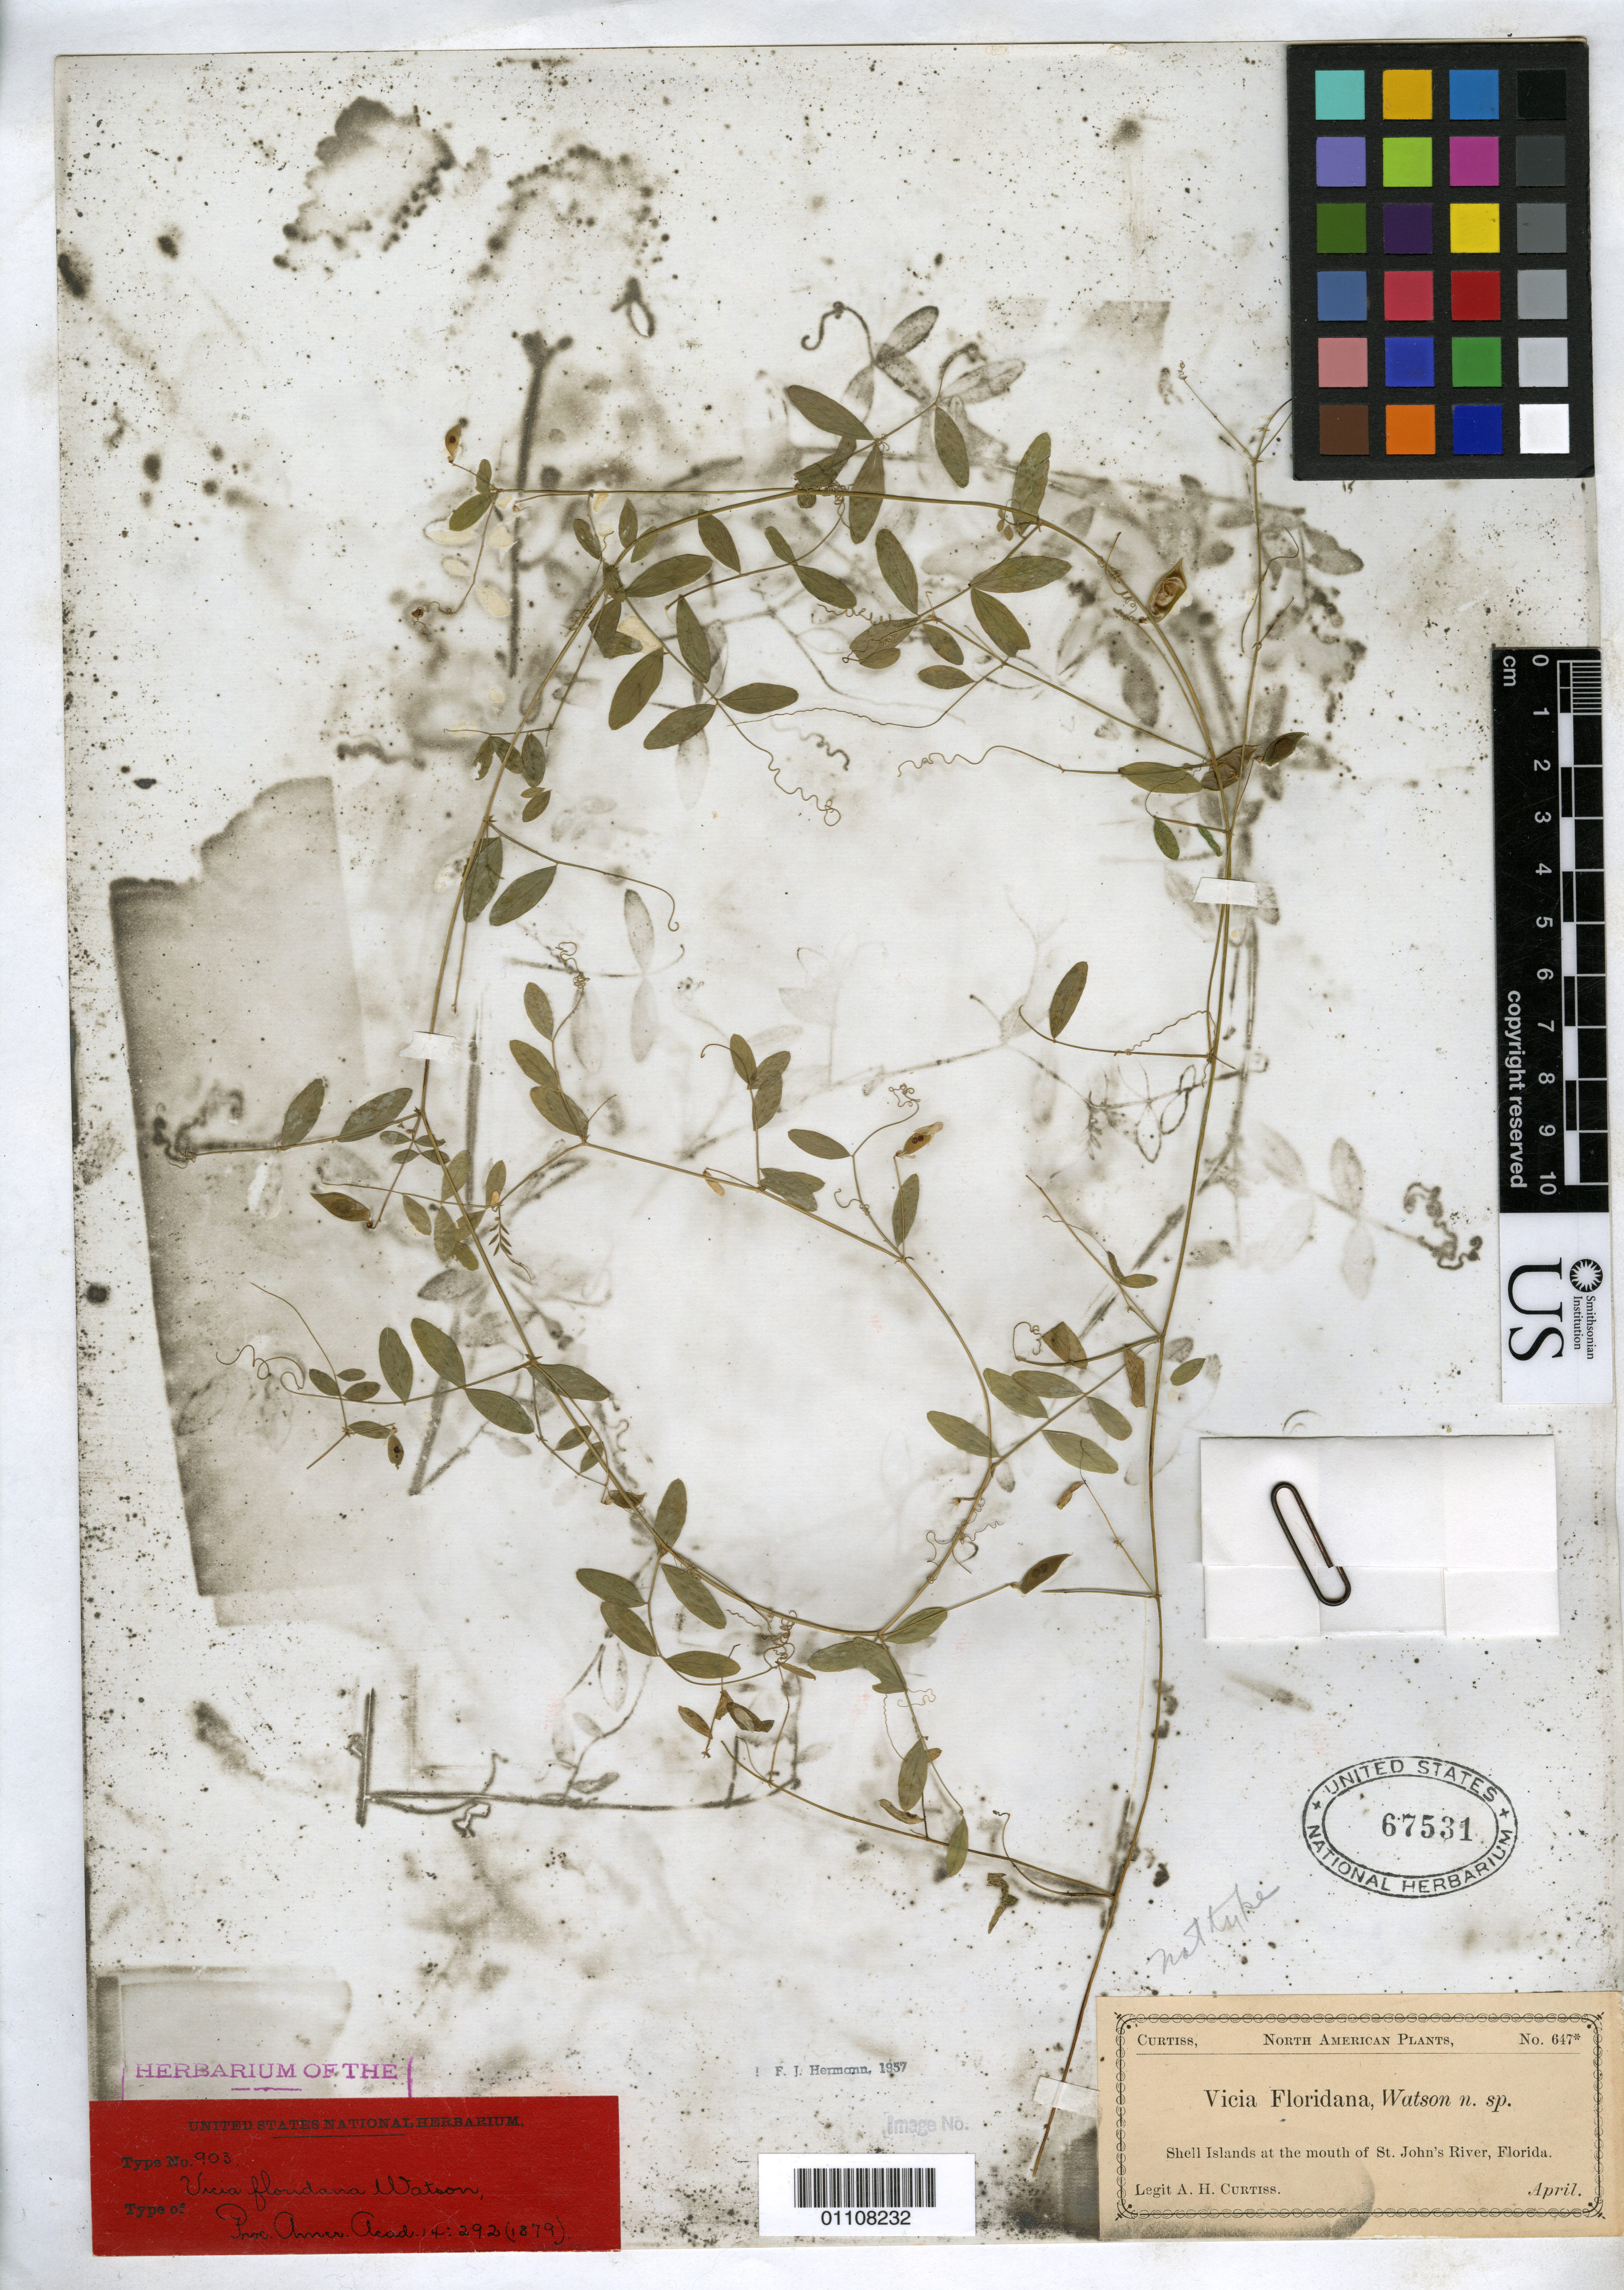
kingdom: Plantae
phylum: Tracheophyta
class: Magnoliopsida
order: Fabales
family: Fabaceae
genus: Vicia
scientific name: Vicia floridana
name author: S. Watson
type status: Syntype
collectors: A. H. Curtiss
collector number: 647*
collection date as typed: Apr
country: United States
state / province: Florida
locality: Shell Islands at the mouth of St. John's River.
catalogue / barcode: US 67531